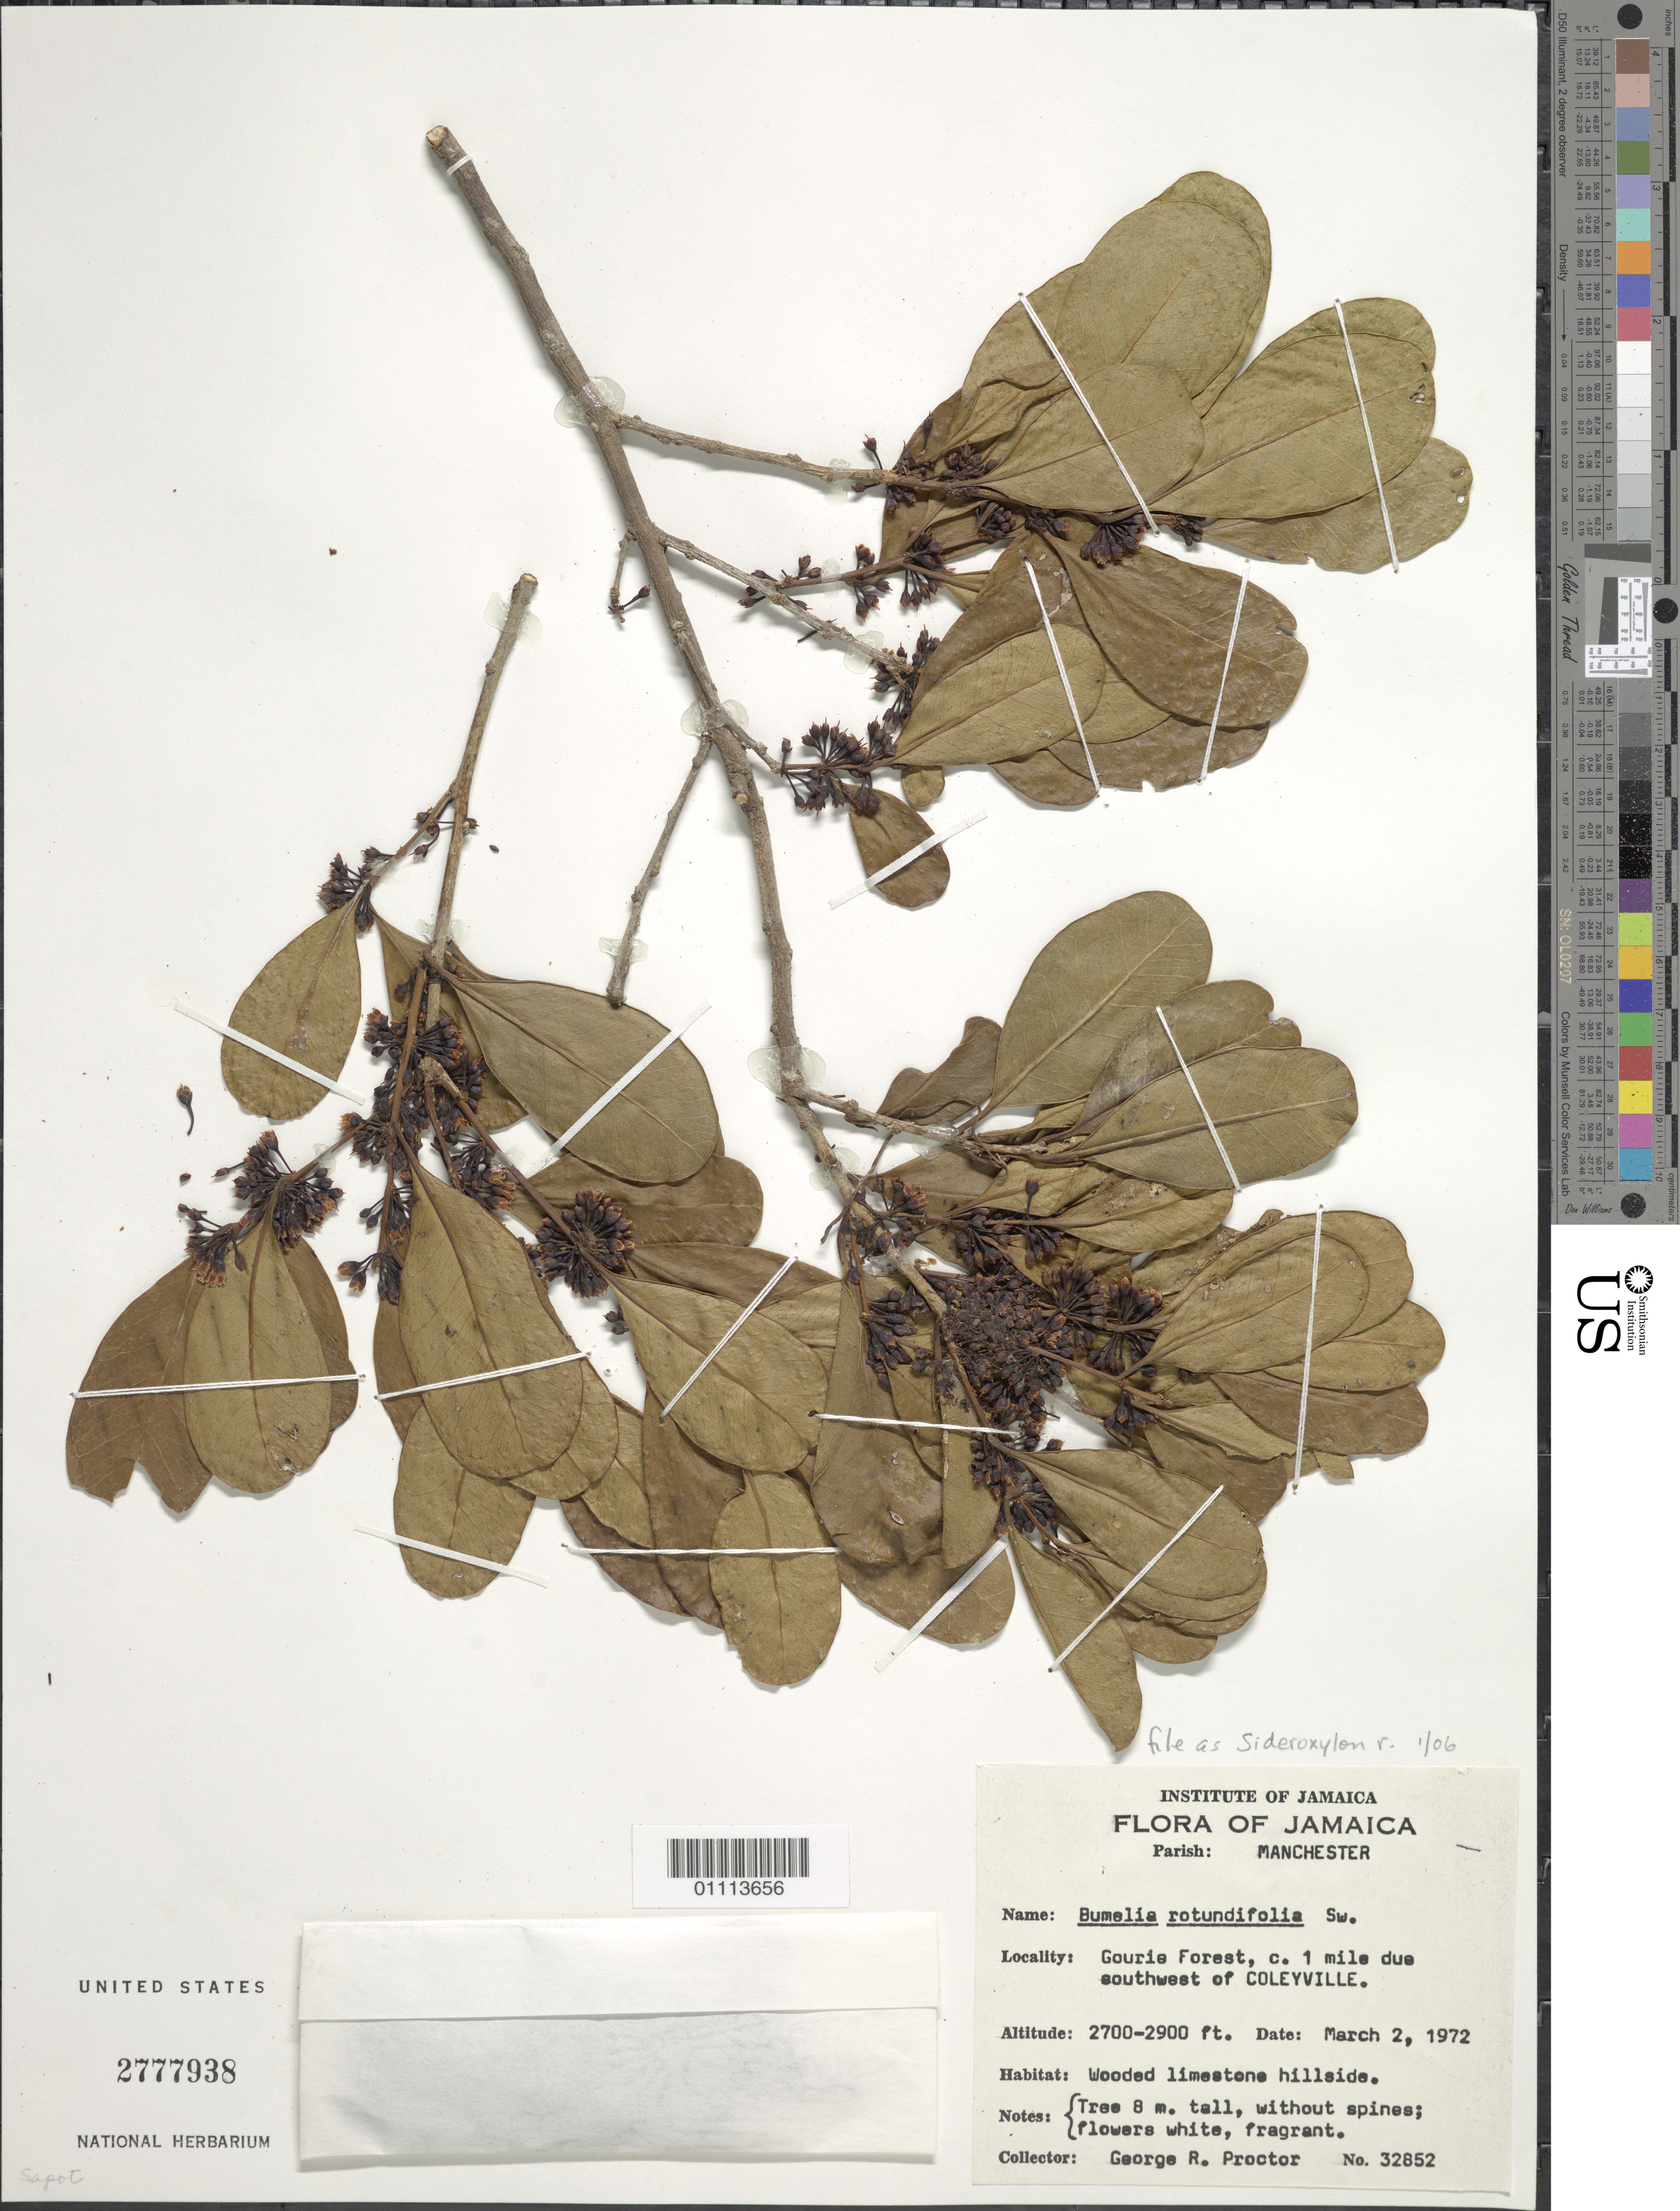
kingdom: Plantae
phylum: Tracheophyta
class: Magnoliopsida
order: Ericales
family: Sapotaceae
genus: Sideroxylon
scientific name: Sideroxylon rotundifolium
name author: (Sw.) T.D. Penn.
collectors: G. R. Proctor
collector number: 32852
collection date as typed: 02 Mar 1972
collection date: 1972-03-02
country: Jamaica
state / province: Manchester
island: Jamaica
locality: Gourie Forest, c. 1 mile SW of Coleyville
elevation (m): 823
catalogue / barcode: US 2777938